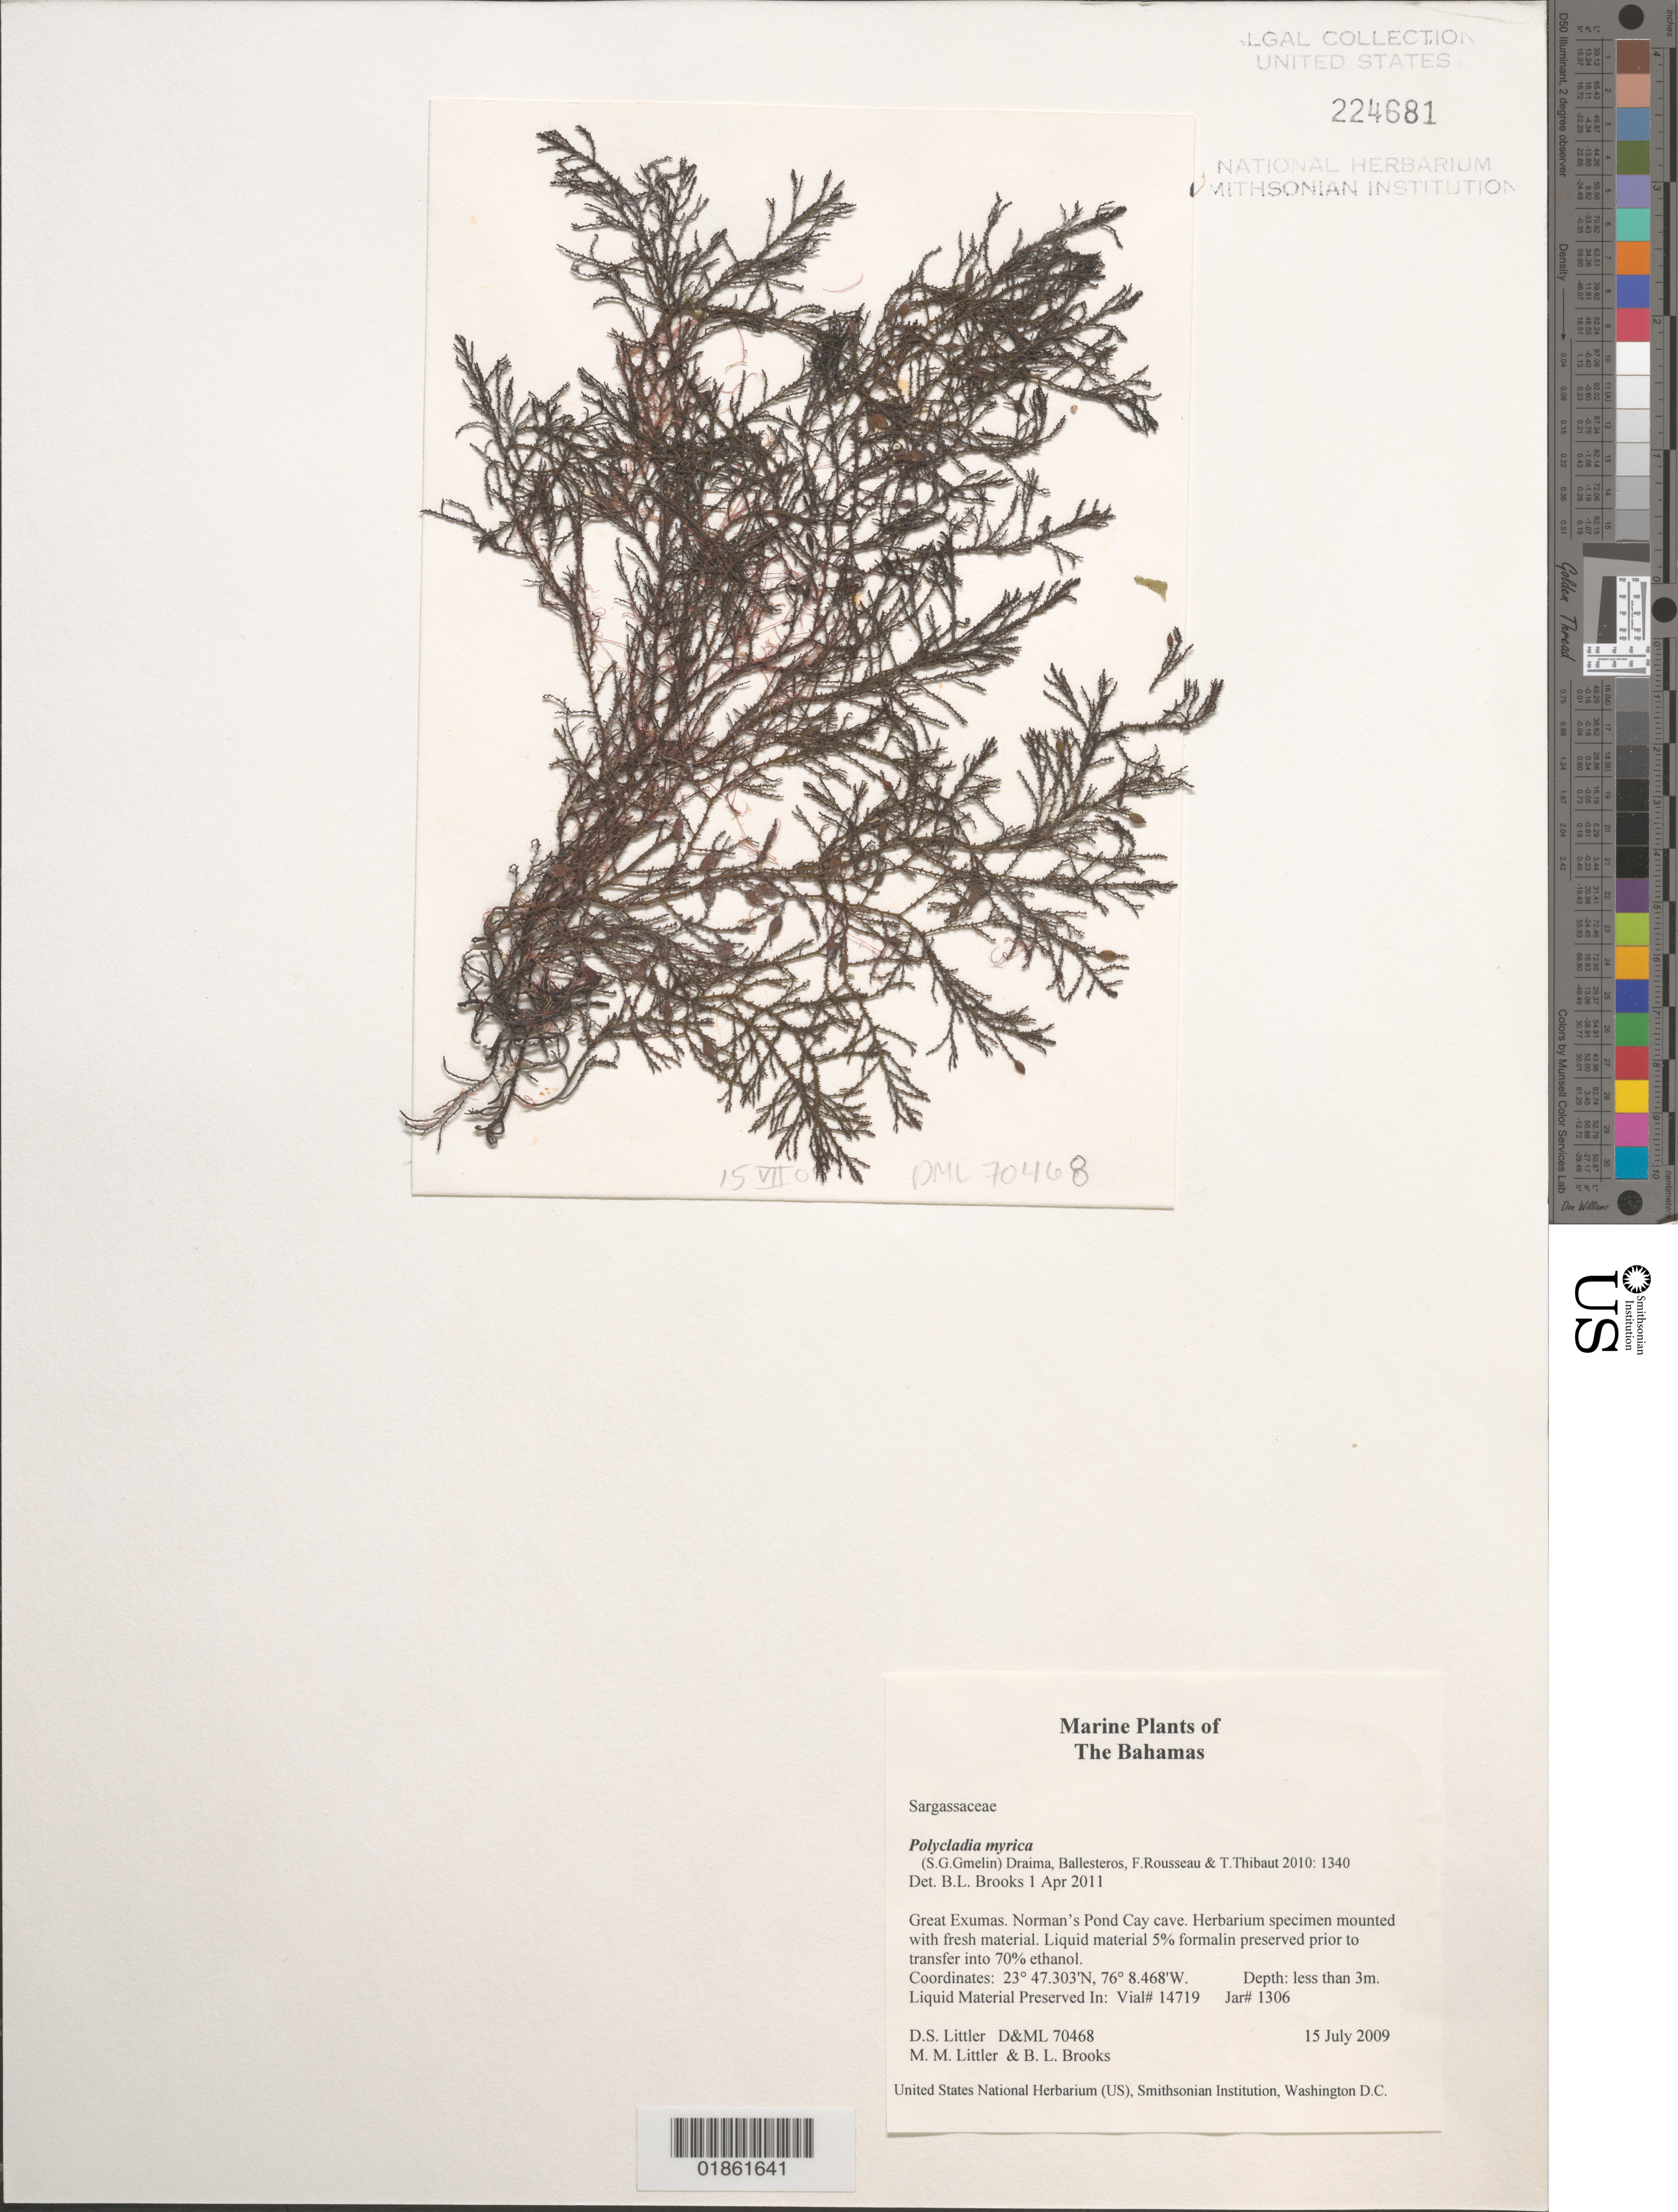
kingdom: Chromista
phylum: Ochrophyta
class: Phaeophyceae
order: Fucales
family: Sargassaceae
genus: Sargassum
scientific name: Sargassum sp.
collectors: D. S. Littler & M. M. Littler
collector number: D&ML 70468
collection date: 2009-07-15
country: Bahamas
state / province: Exuma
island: Normans Pond Cay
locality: Exumas. Normans Pond Cay. Blue Hole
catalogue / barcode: US 224681